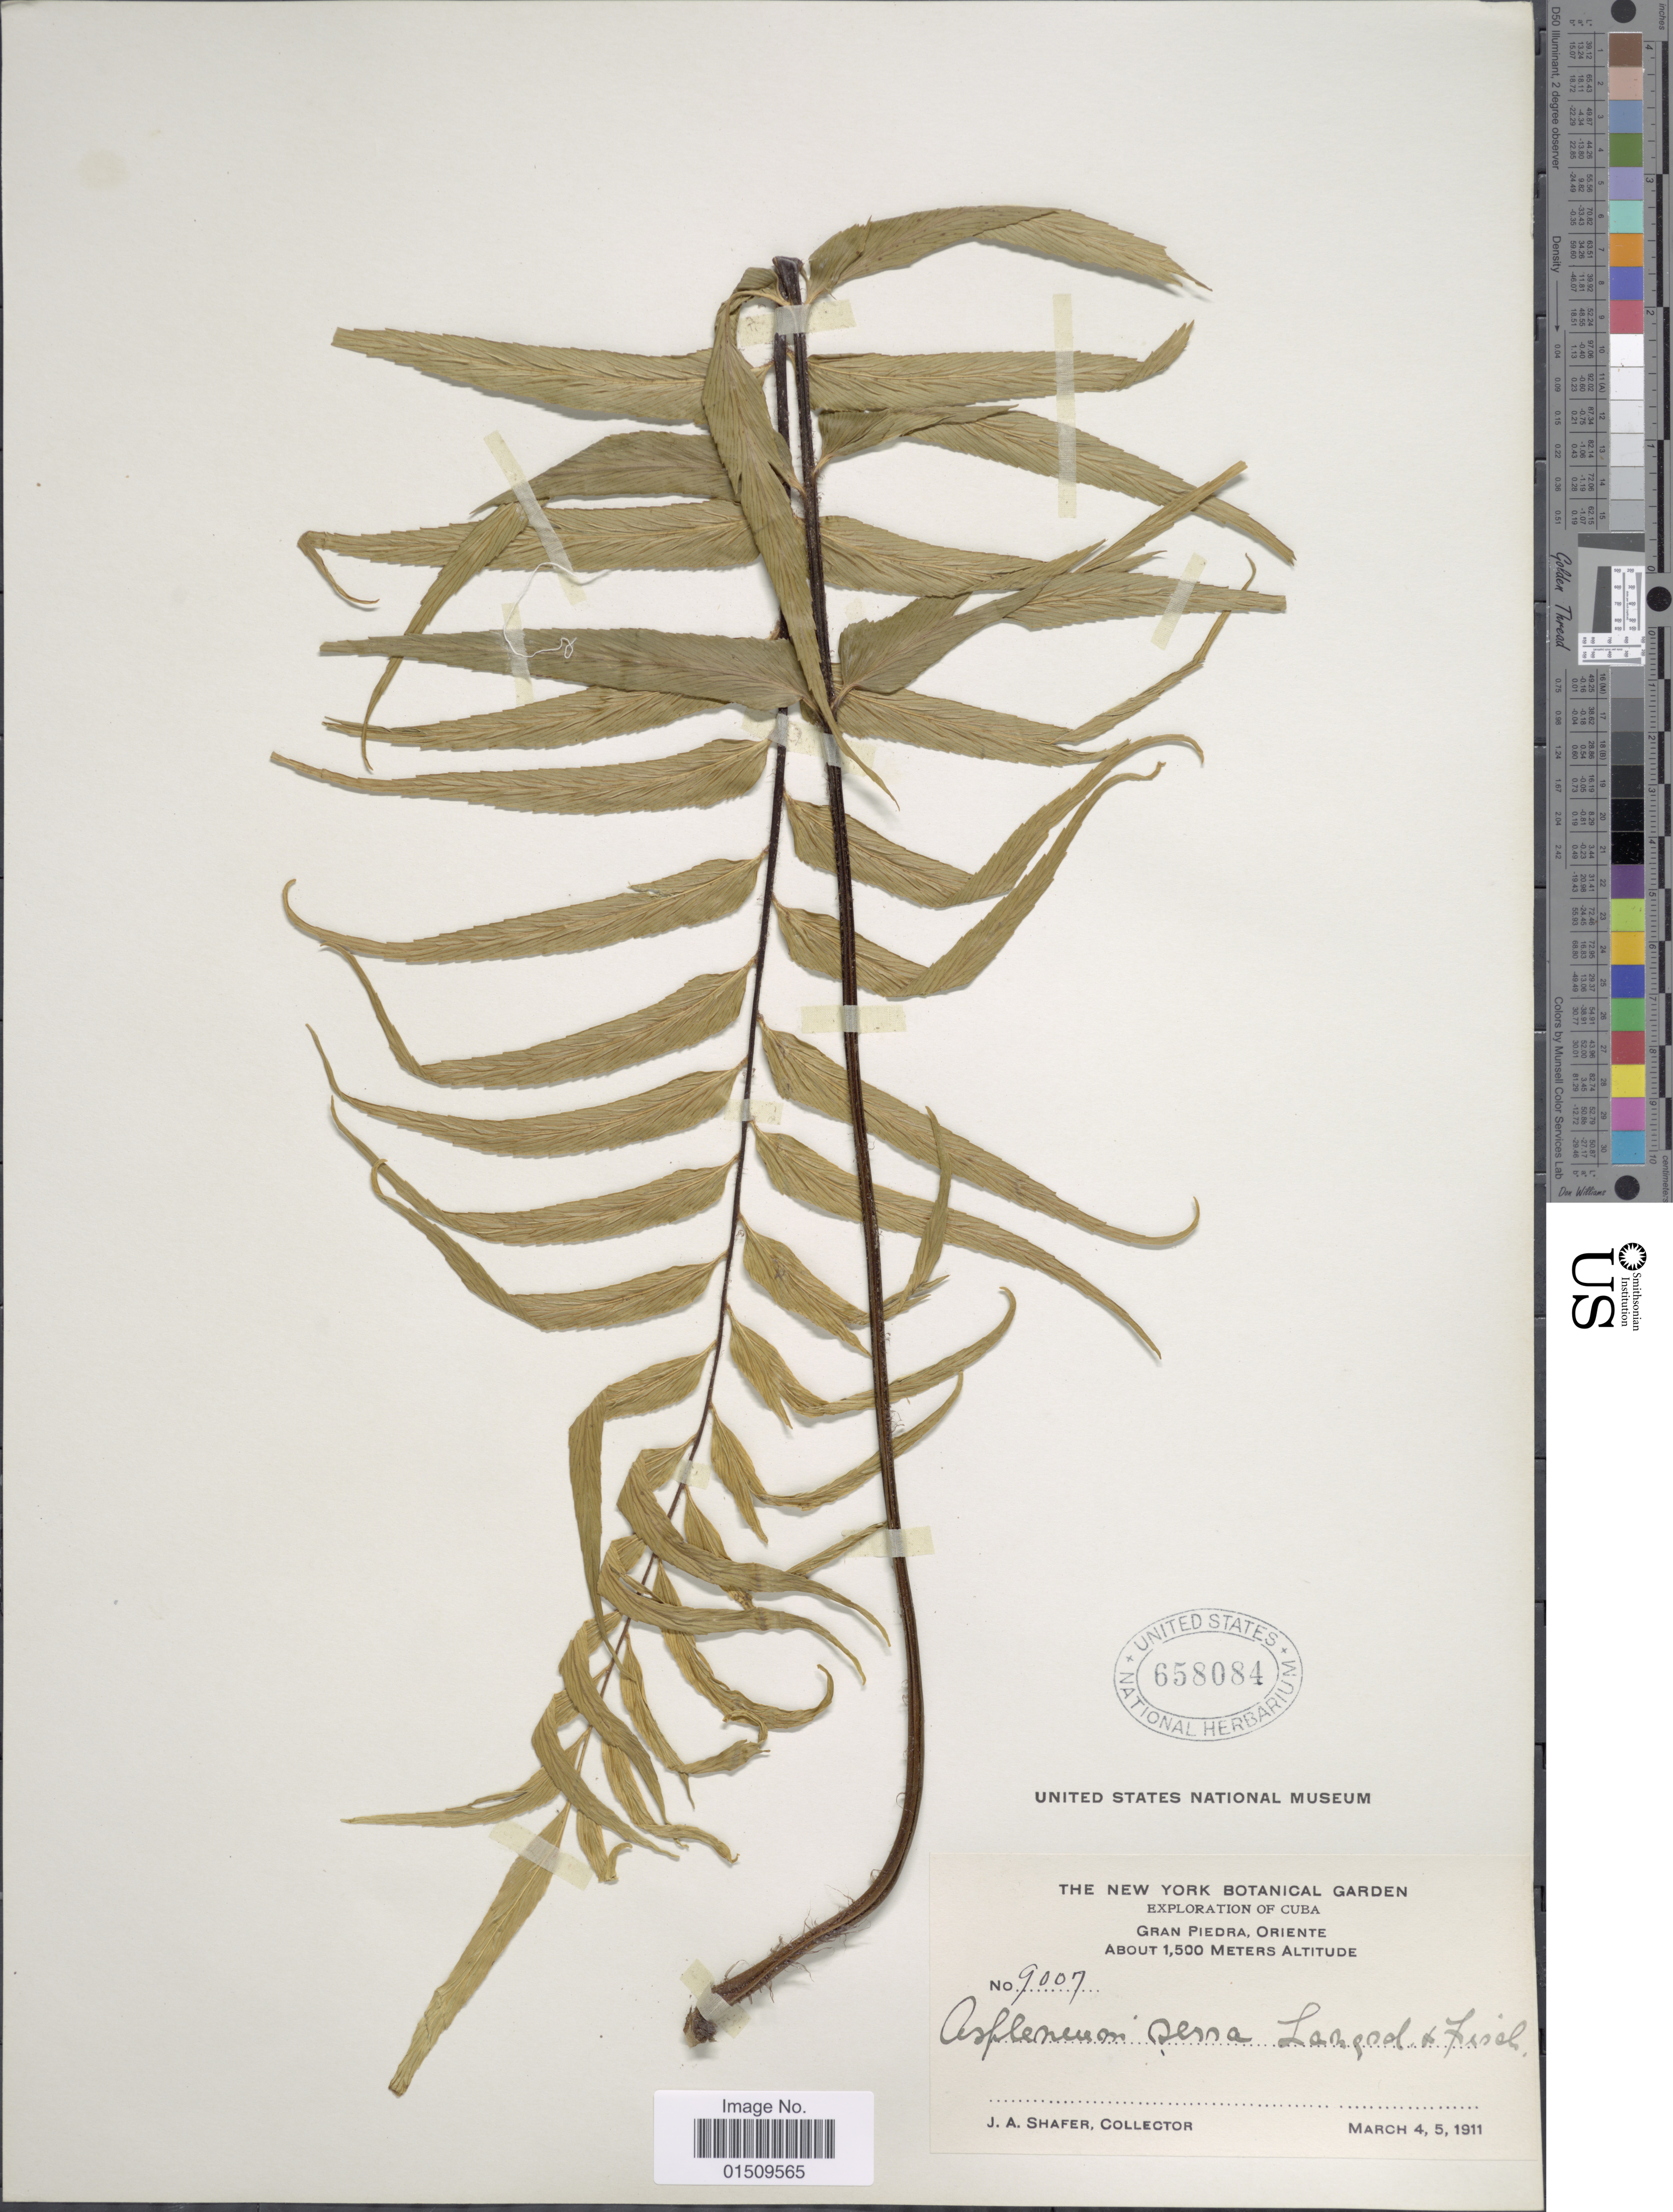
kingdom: Plantae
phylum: Tracheophyta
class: Polypodiopsida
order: Polypodiales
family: Aspleniaceae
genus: Asplenium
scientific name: Asplenium serra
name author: Langsd. & Fisch.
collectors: J. A. Shafer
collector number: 9007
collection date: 1911-03-04/1911-03-05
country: Cuba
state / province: Oriente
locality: Cuba, Gran Piedra.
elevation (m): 1500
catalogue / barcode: US 658084